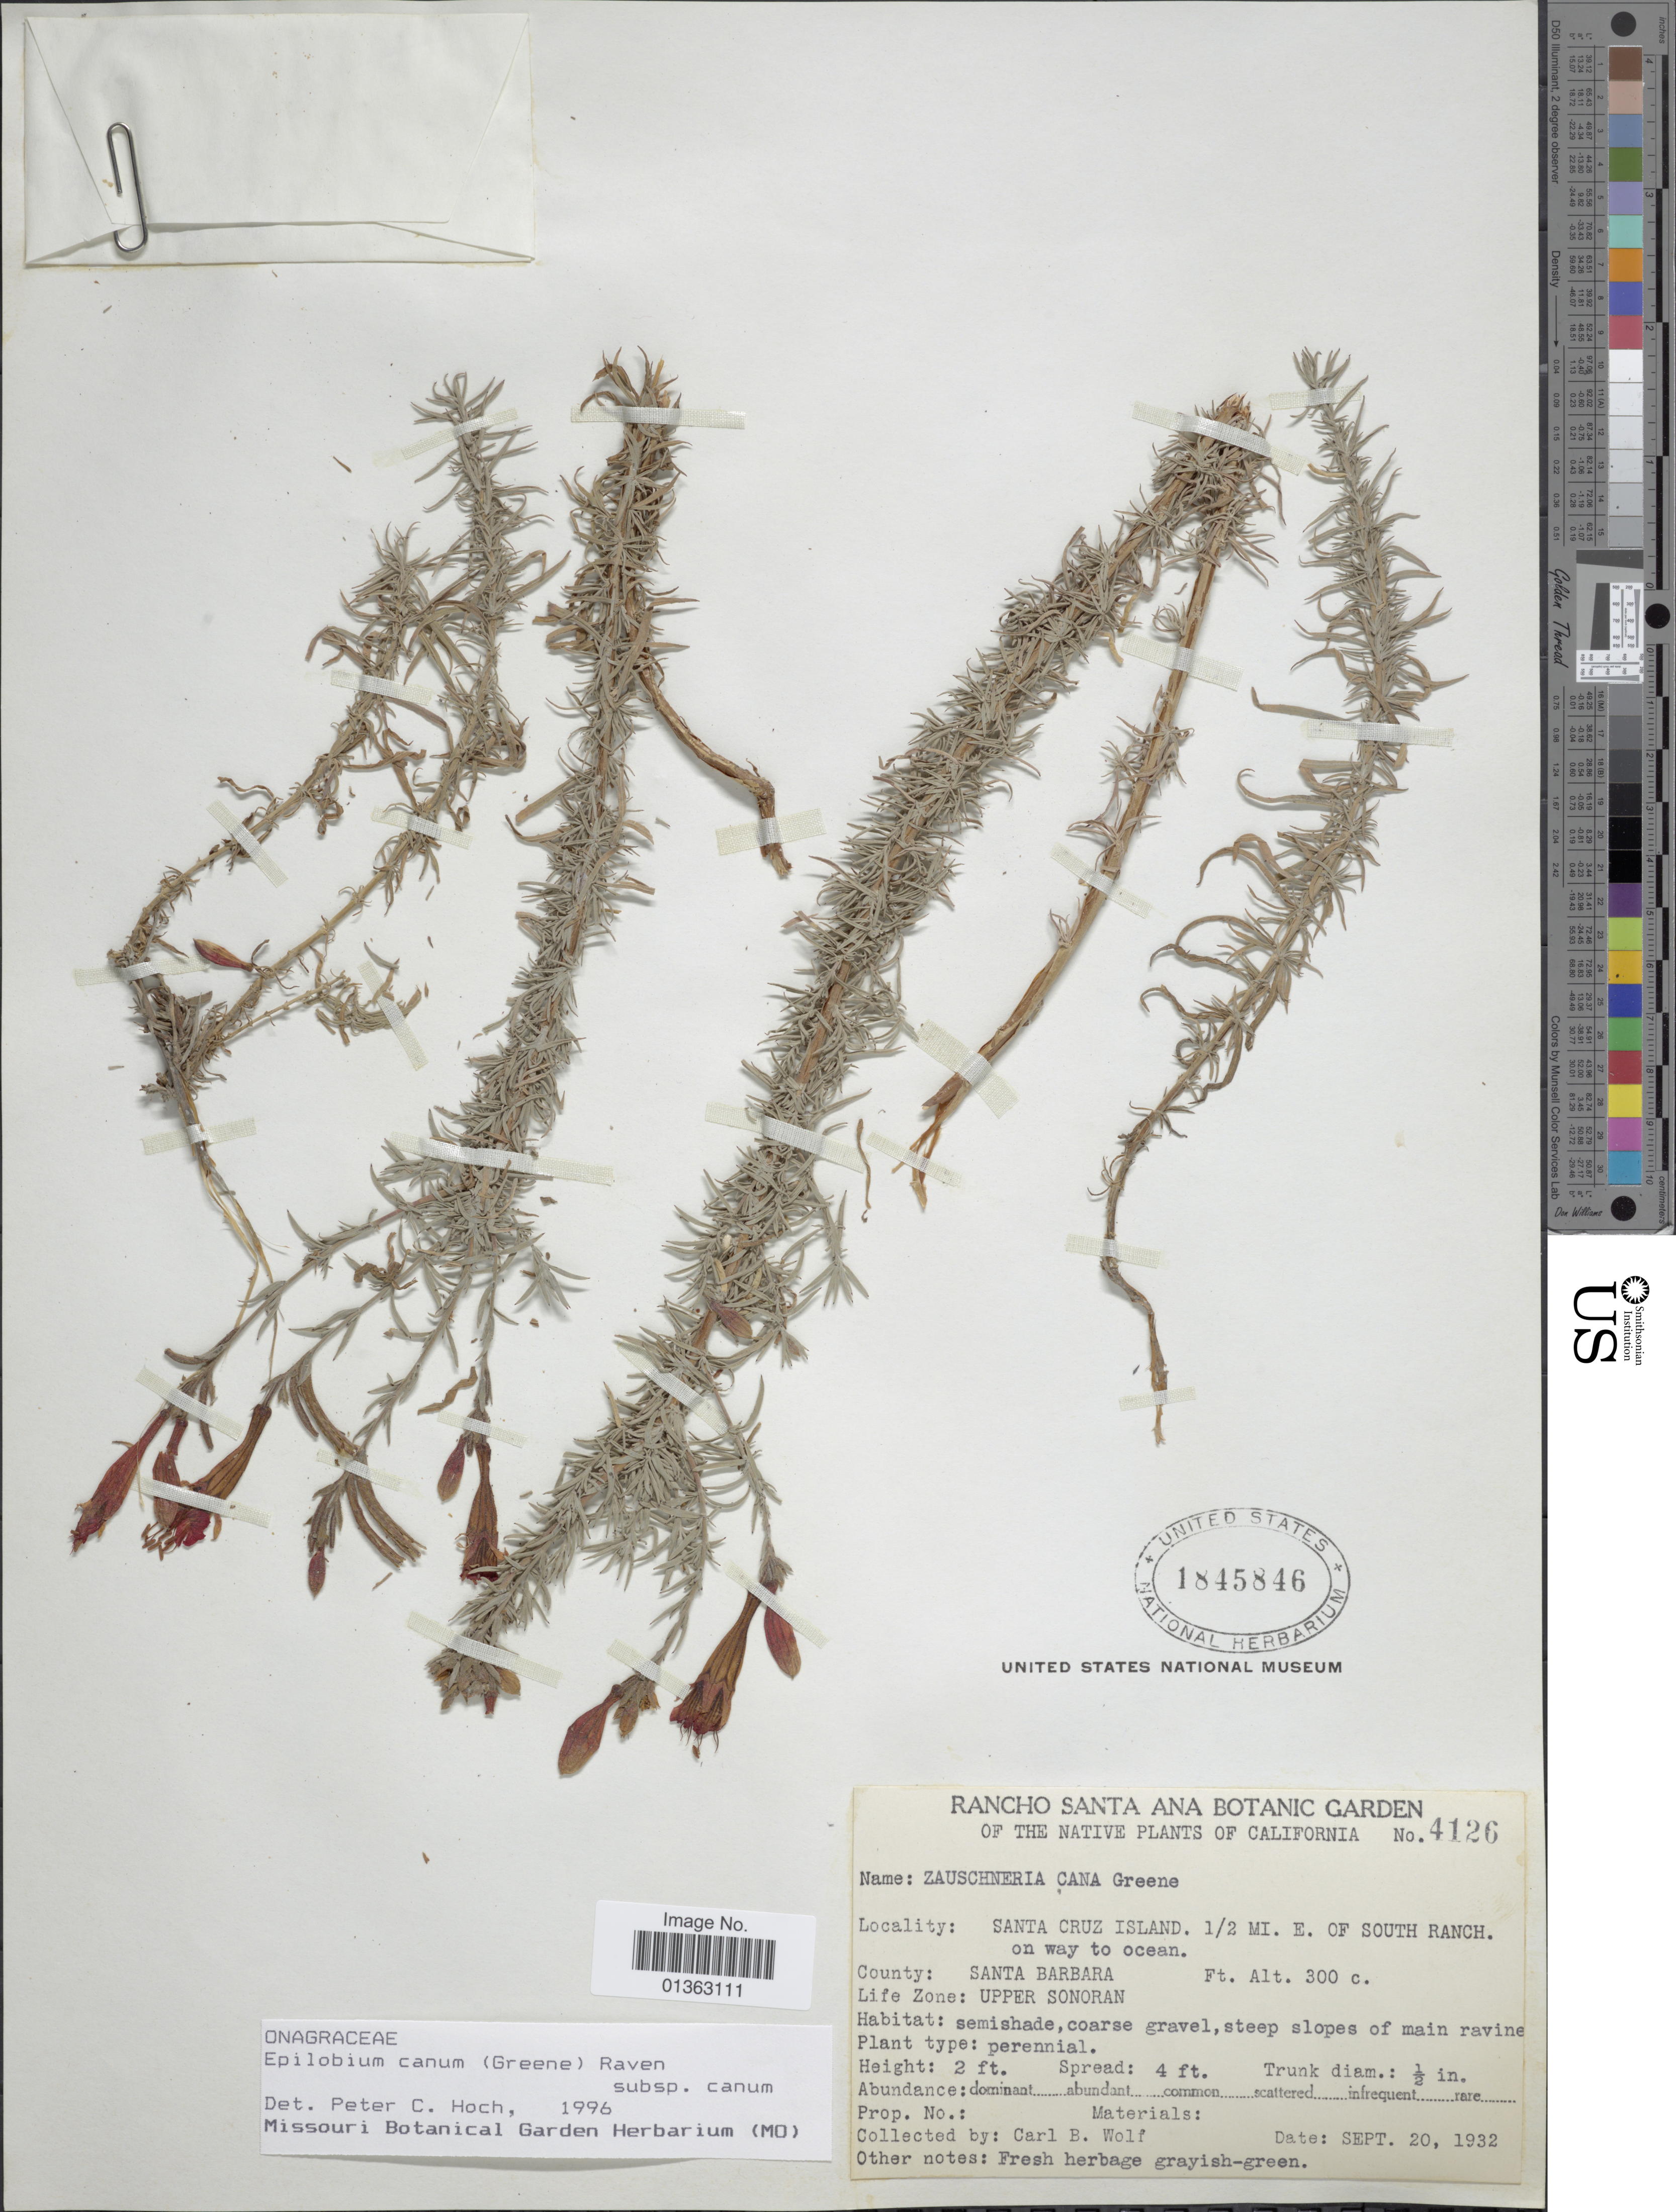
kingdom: Plantae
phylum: Tracheophyta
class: Magnoliopsida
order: Myrtales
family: Onagraceae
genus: Epilobium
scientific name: Epilobium canum subsp. canum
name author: (Greene) P.H. Raven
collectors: C. B. Wolf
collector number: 4126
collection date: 1932-09-20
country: United States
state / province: California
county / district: Santa Barbara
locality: Santa Cruz Island. 1/2 mi. E. of South Ranch. County: Santa Barbara.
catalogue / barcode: US 1845846